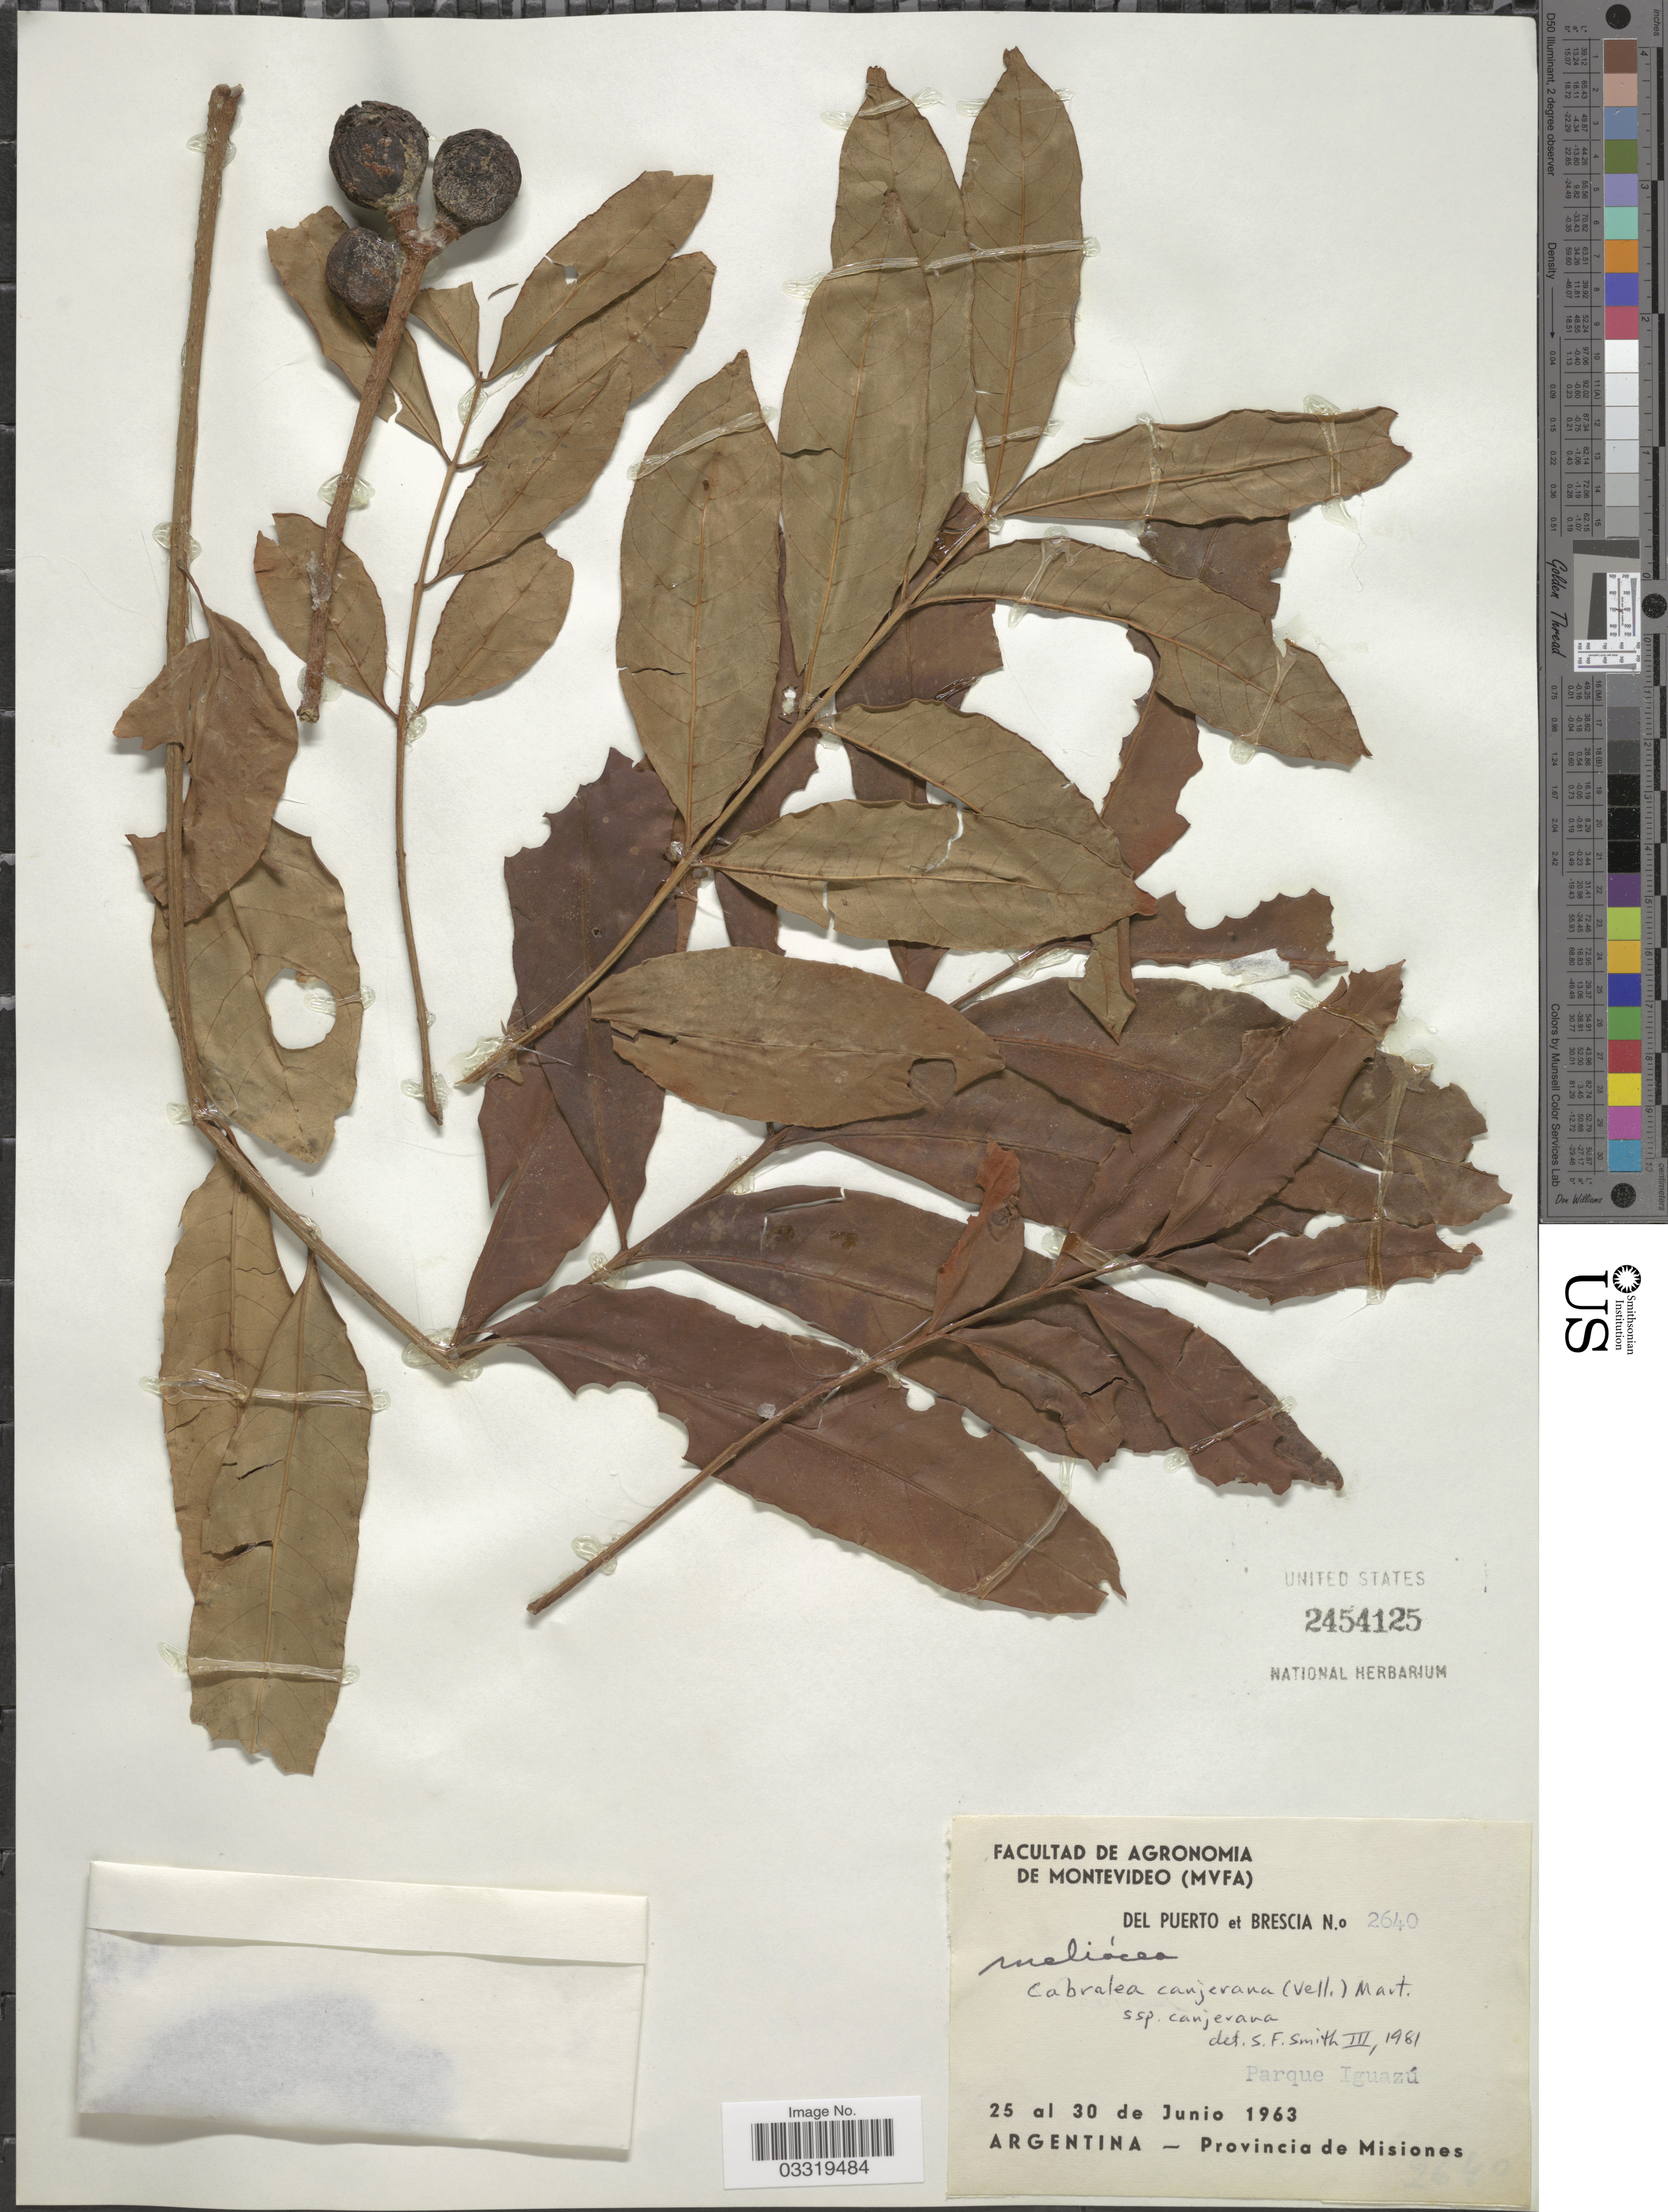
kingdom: Plantae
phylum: Tracheophyta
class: Magnoliopsida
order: Sapindales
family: Meliaceae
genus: Cabralea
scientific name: Cabralea canjerana subsp. canjerana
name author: (Vell.) Mart.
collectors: Del Puerto & -. Brescia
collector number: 2640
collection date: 1963-06-25/1963-06-30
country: Argentina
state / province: Misiones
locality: Parque Iguazú.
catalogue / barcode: US 2454125